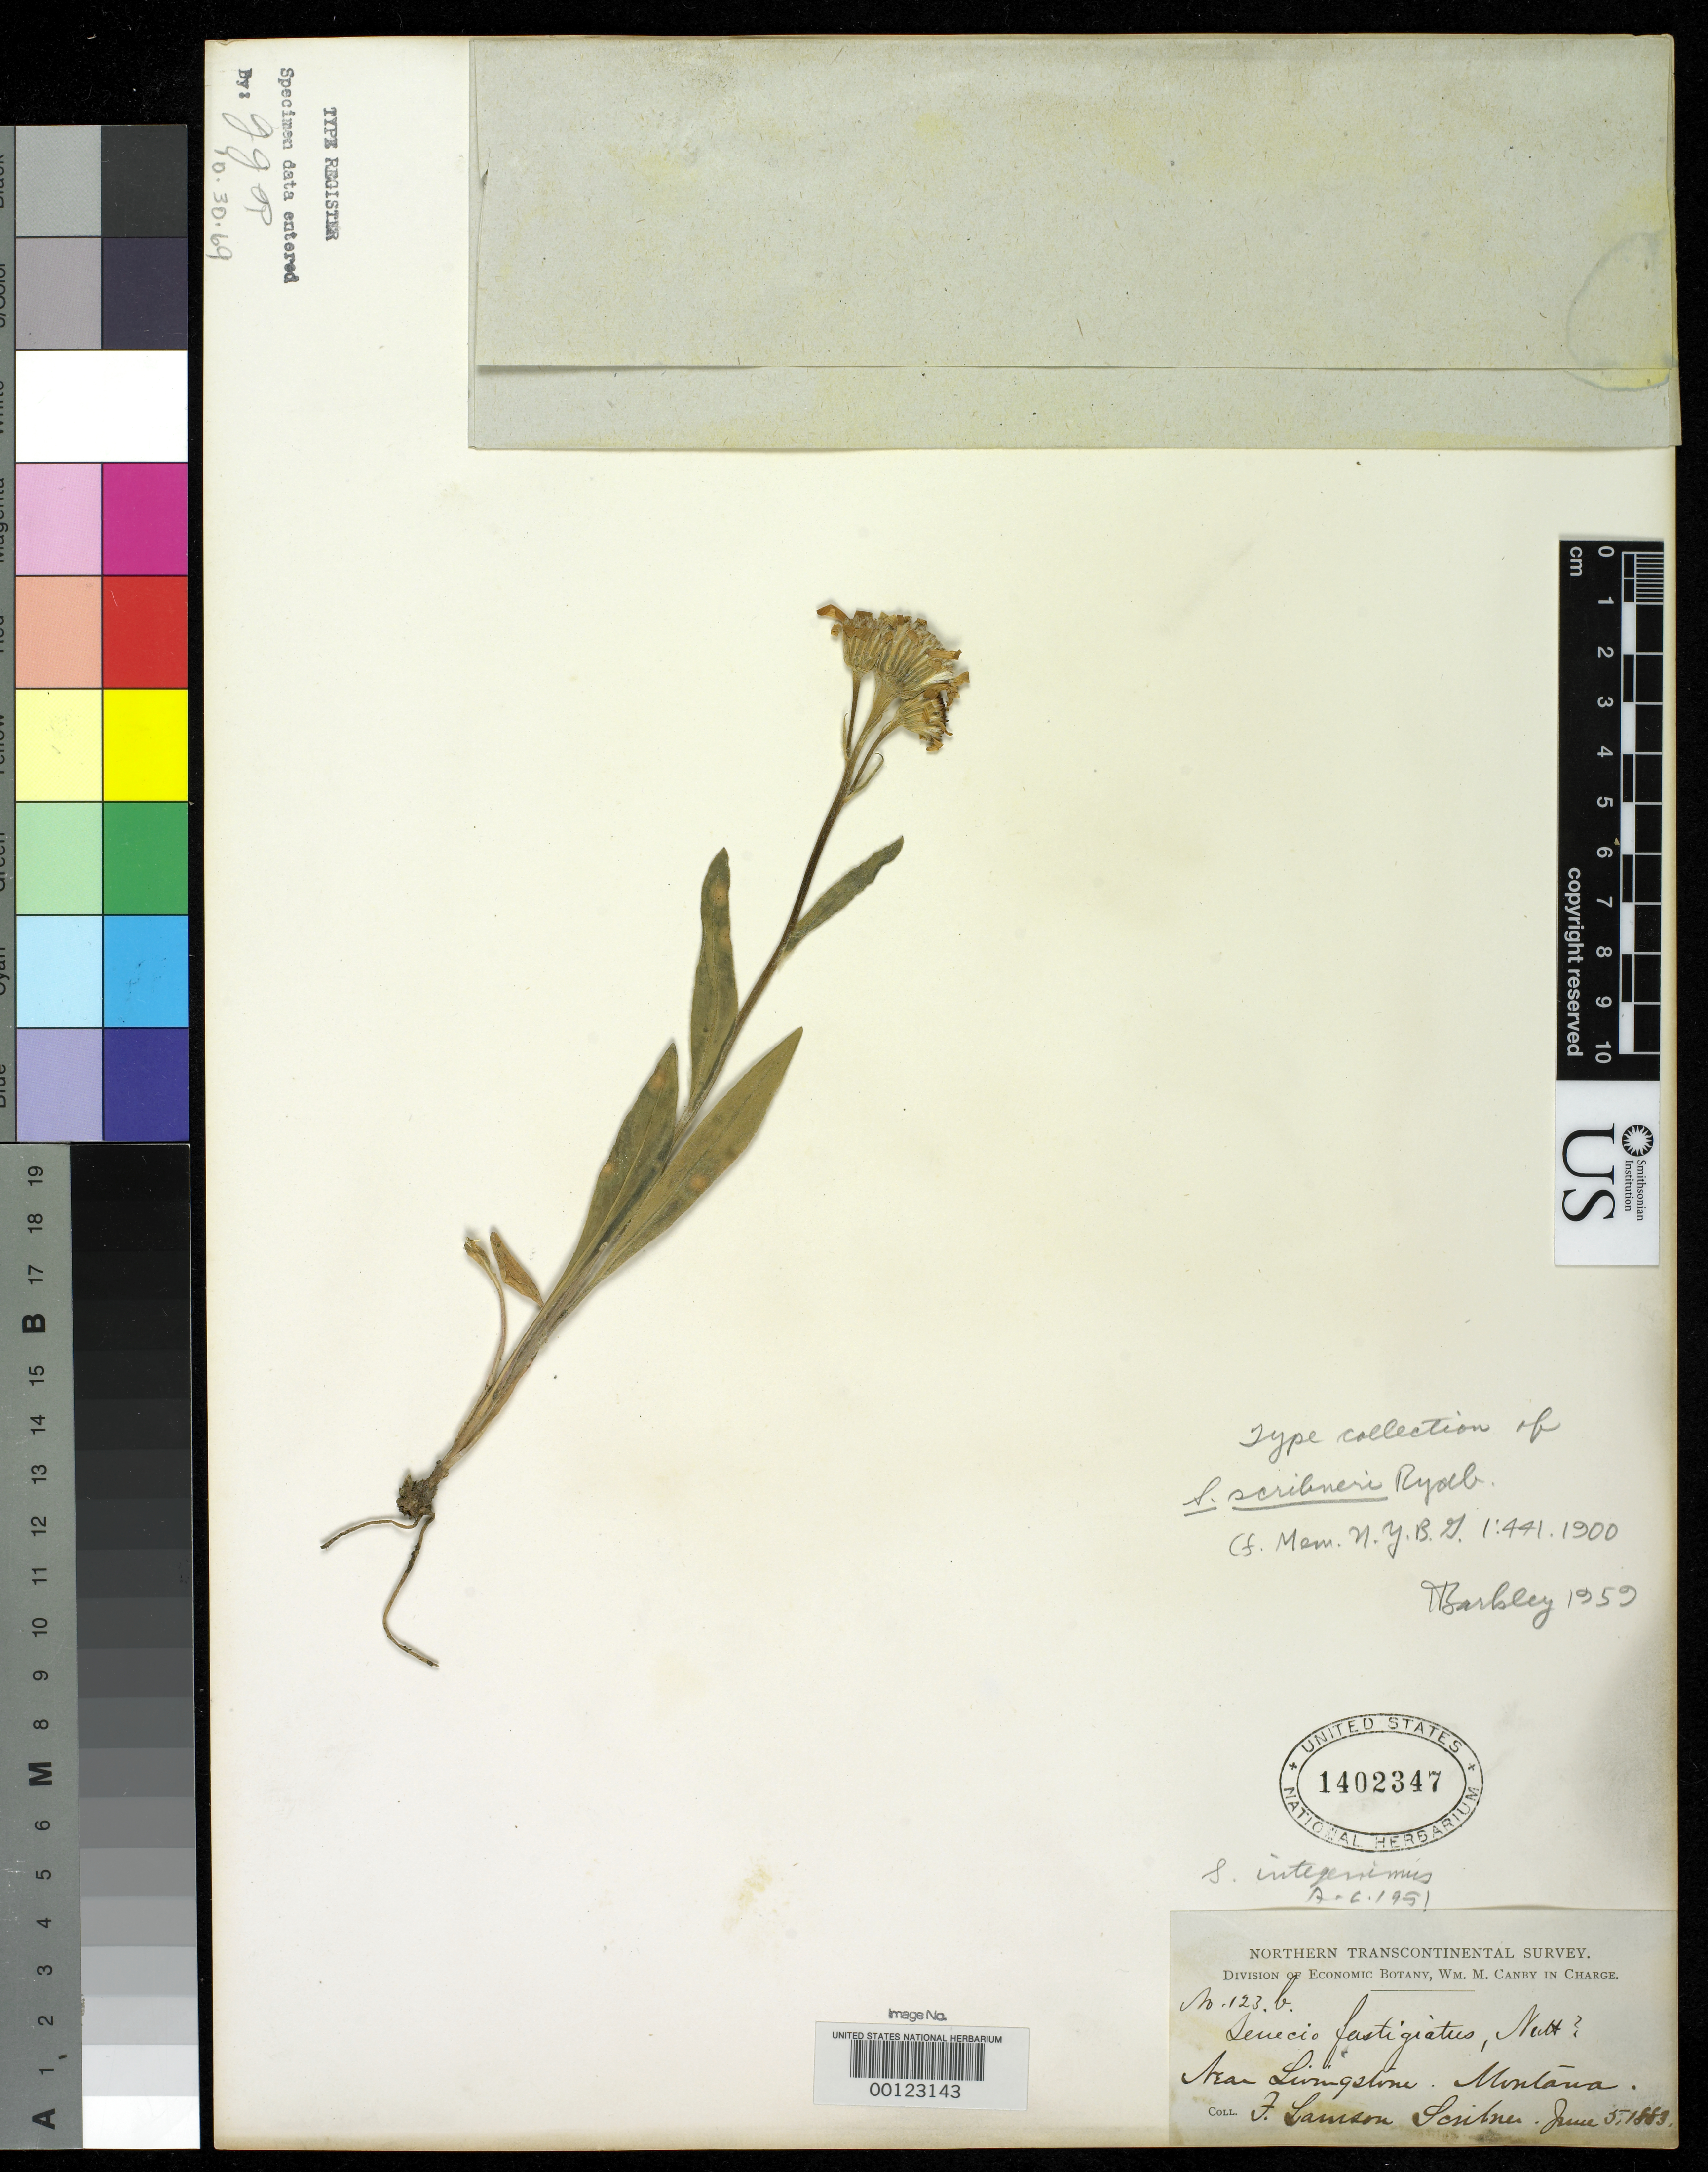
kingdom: Plantae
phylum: Tracheophyta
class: Magnoliopsida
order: Asterales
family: Asteraceae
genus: Senecio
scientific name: Senecio scribneri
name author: Rydb.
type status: Isotype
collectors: F. L. Scribner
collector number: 123b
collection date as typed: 05 Jun 1883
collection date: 1883-06-05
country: United States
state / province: Montana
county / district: Park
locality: Livingston.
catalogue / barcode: US 1402347